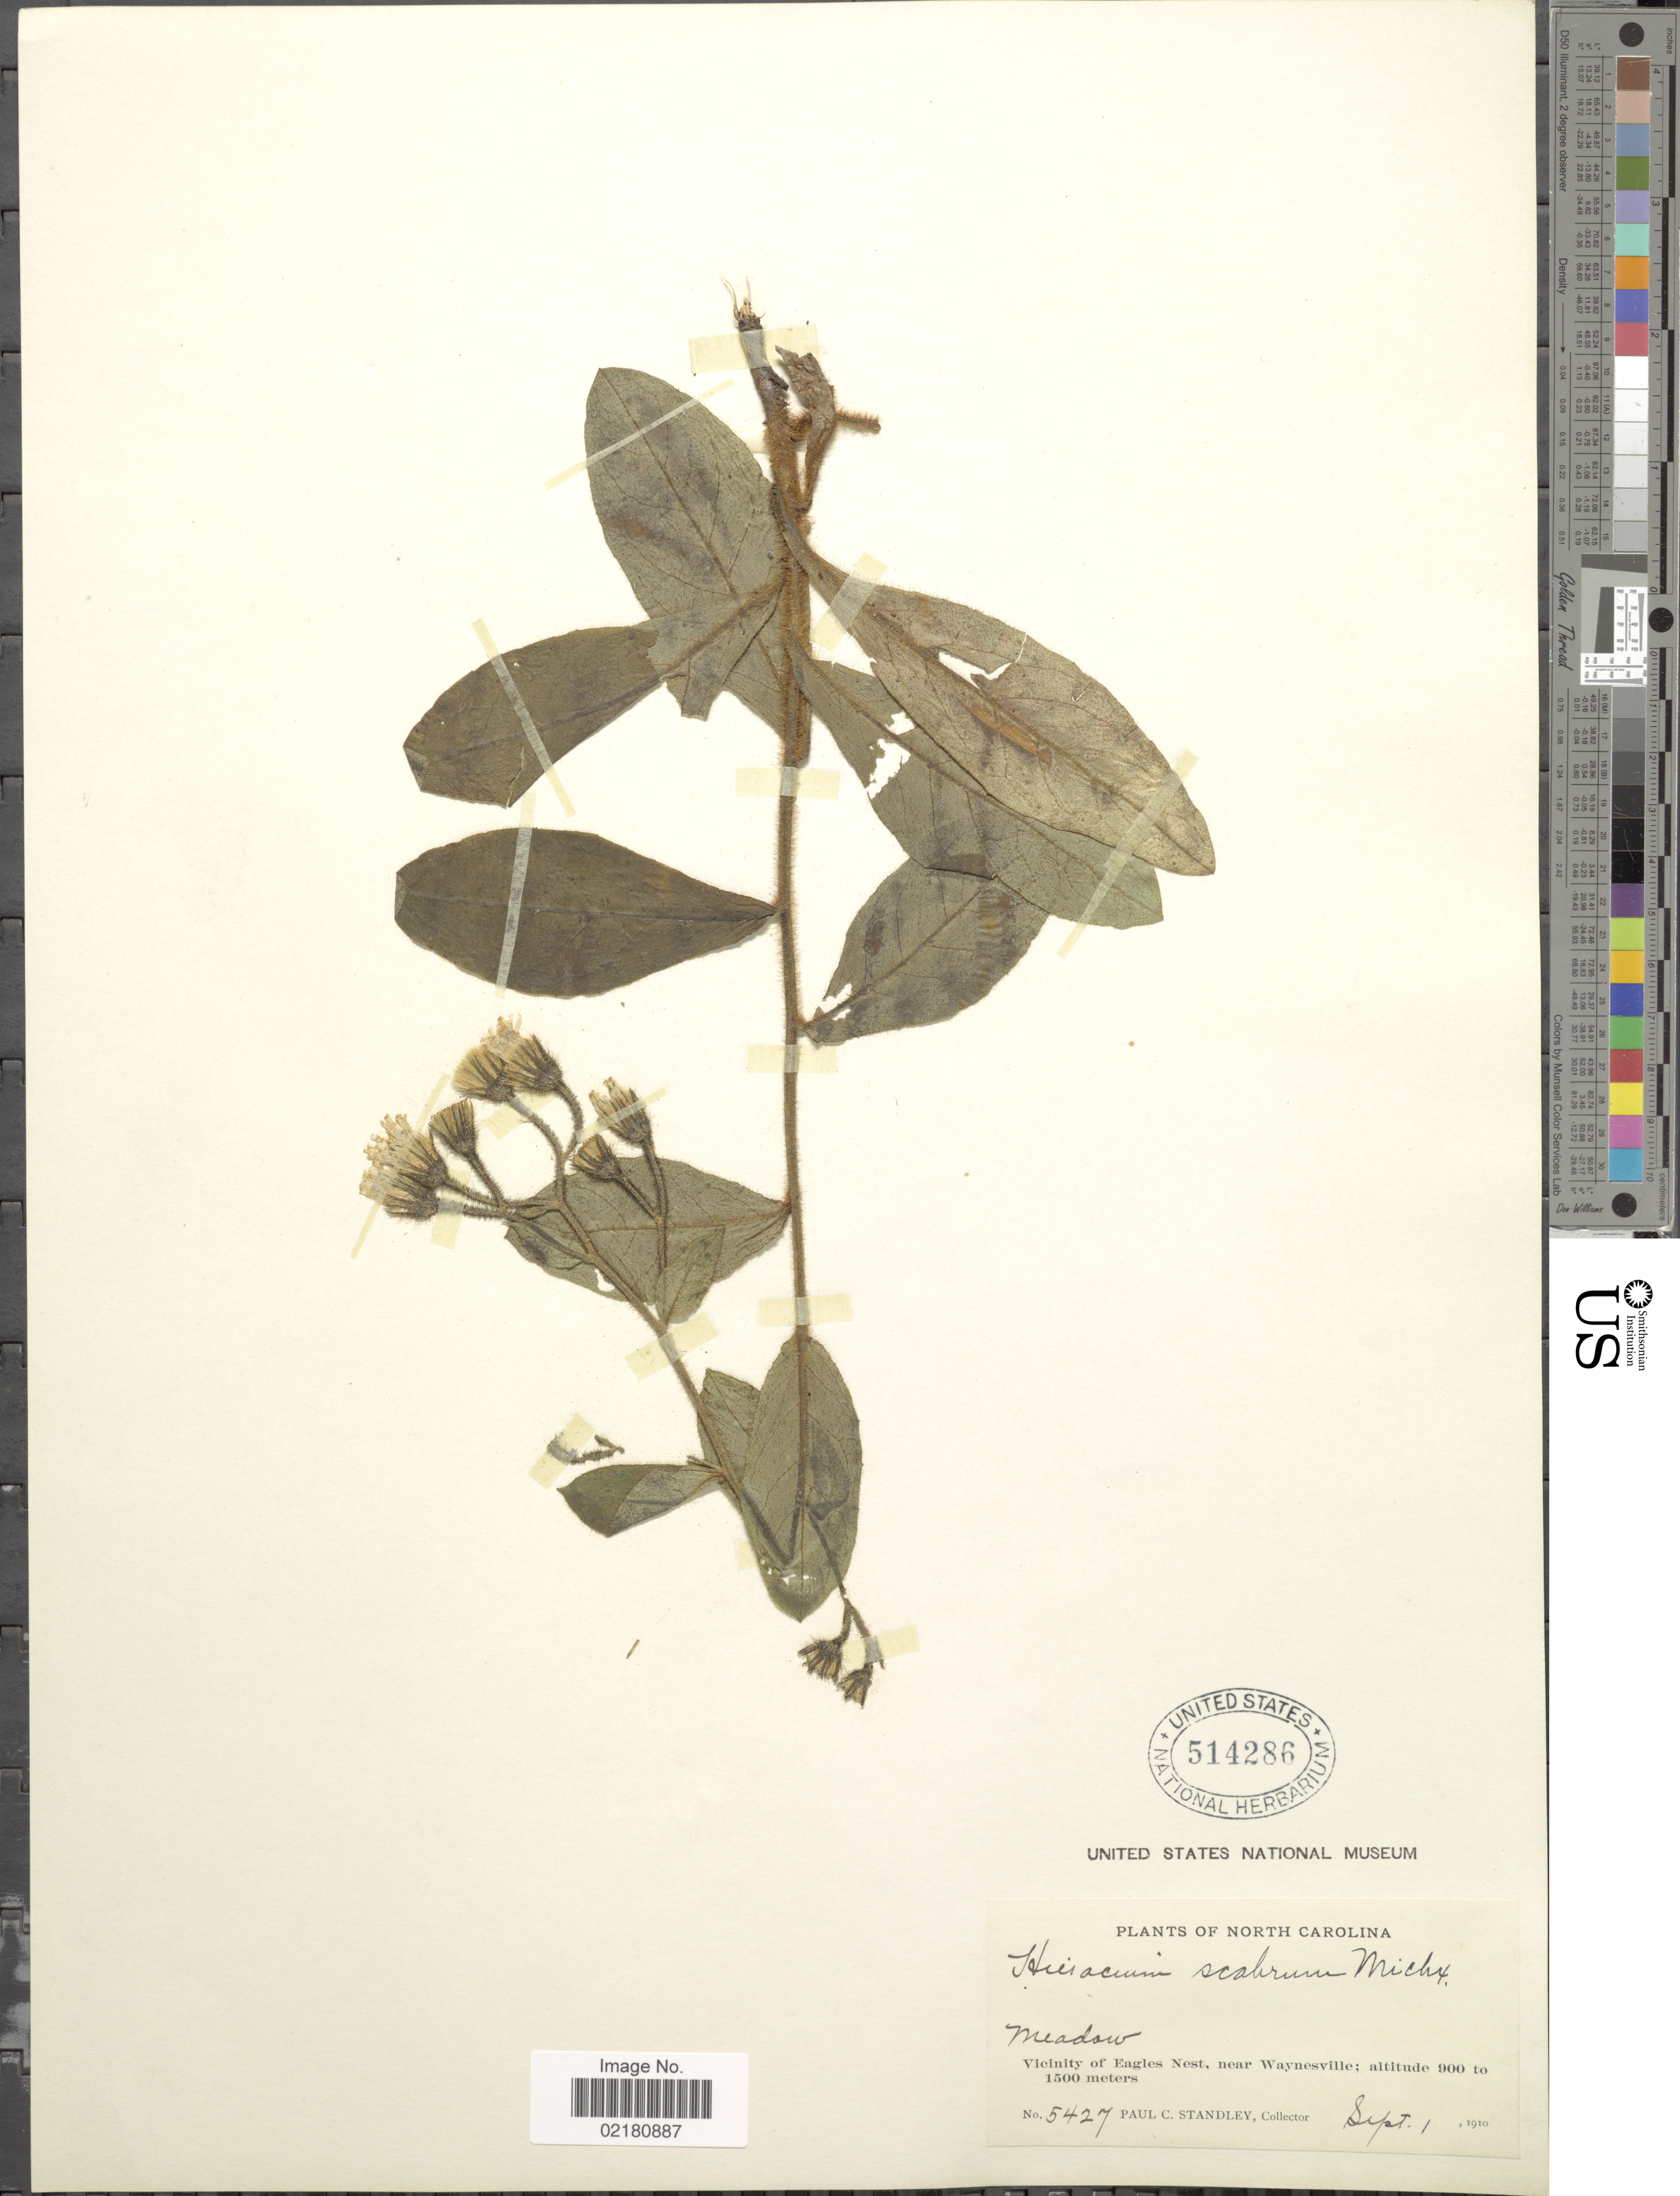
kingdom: Plantae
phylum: Tracheophyta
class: Magnoliopsida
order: Asterales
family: Asteraceae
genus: Pilosella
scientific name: Pilosella verruculata subsp. verruculata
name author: (Link) Soják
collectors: P. C. Standley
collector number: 5427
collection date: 1910-09-01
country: United States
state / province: North Carolina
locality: Meadow. Vicinity of Eagles Nest, near Waynessville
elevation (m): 900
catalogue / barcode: US 541286